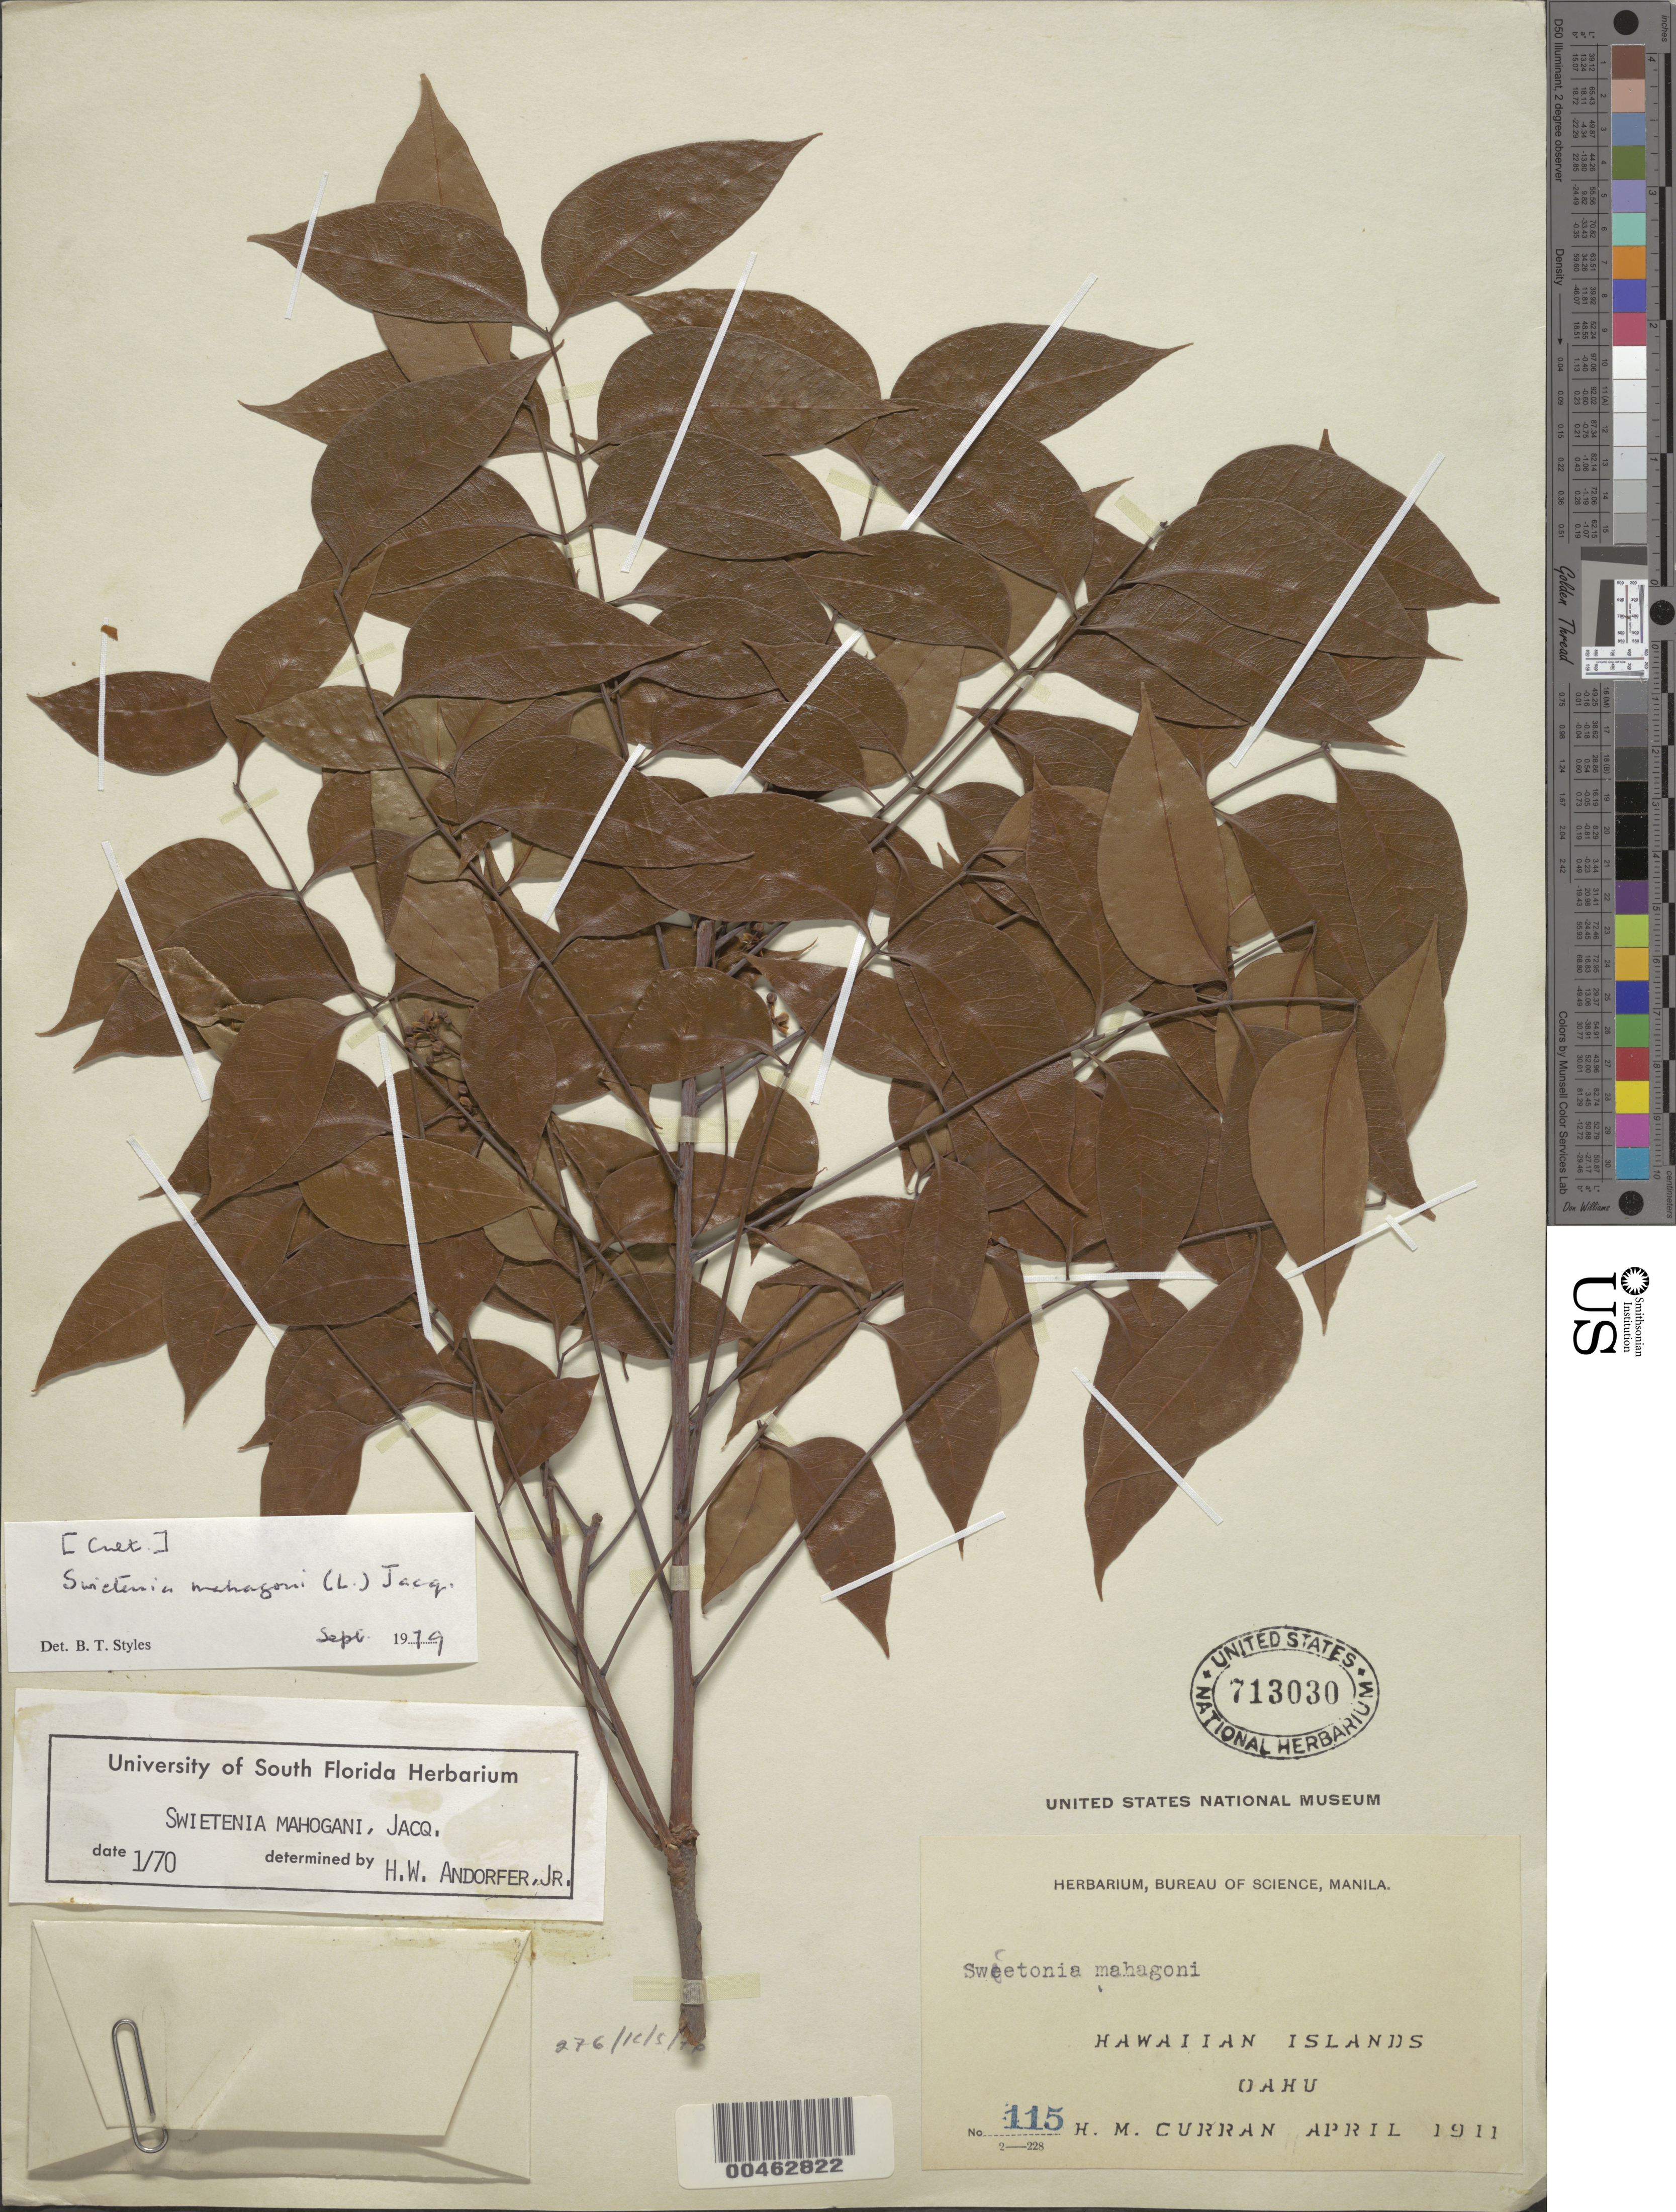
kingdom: Plantae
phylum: Tracheophyta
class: Magnoliopsida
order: Sapindales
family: Meliaceae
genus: Swietenia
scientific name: Swietenia mahagoni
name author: (L.) Jacq.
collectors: H. M. Curran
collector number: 115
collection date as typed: Apr 1911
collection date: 1911-04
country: United States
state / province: Hawaii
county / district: Honolulu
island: Oahu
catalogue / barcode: US 713030